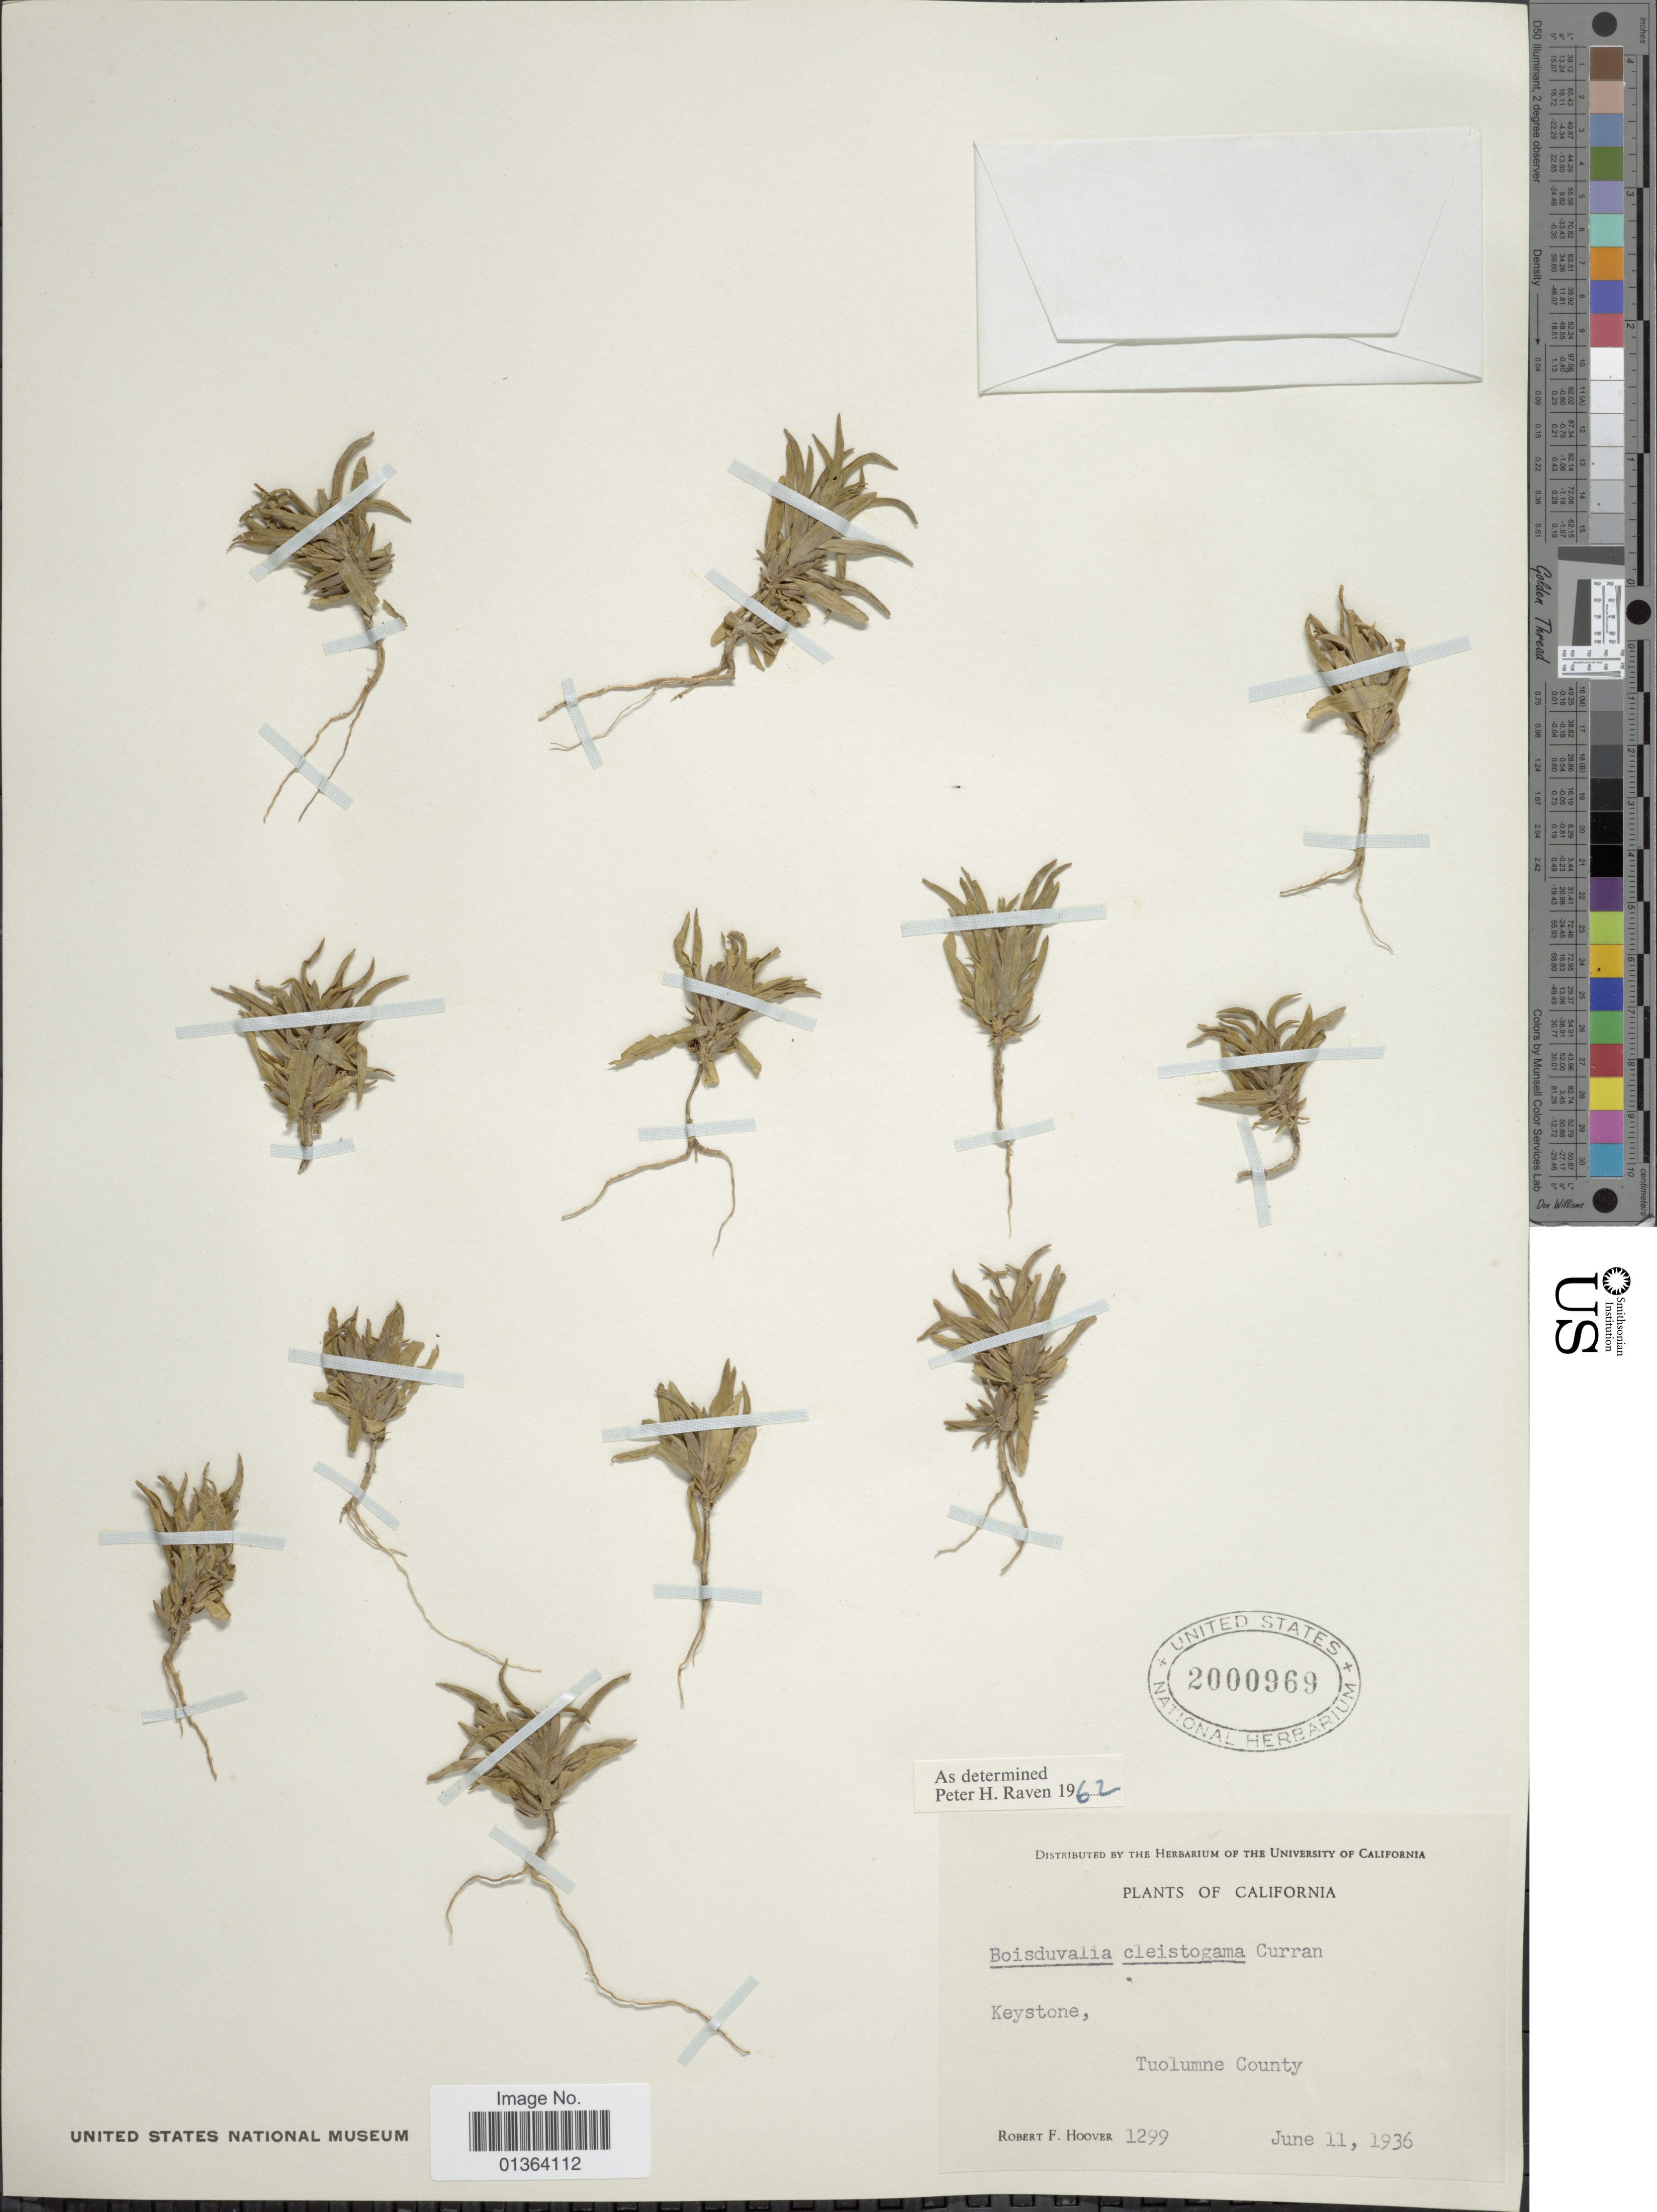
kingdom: Plantae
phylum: Tracheophyta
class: Magnoliopsida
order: Myrtales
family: Onagraceae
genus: Epilobium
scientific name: Epilobium cleistogamum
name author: (Curran) Hoch & P.H. Raven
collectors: R. F. Hoover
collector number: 1299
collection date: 1936-06-11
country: United States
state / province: California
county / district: Tuolumne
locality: Keystone, Tuolumne County.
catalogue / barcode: US 2000969